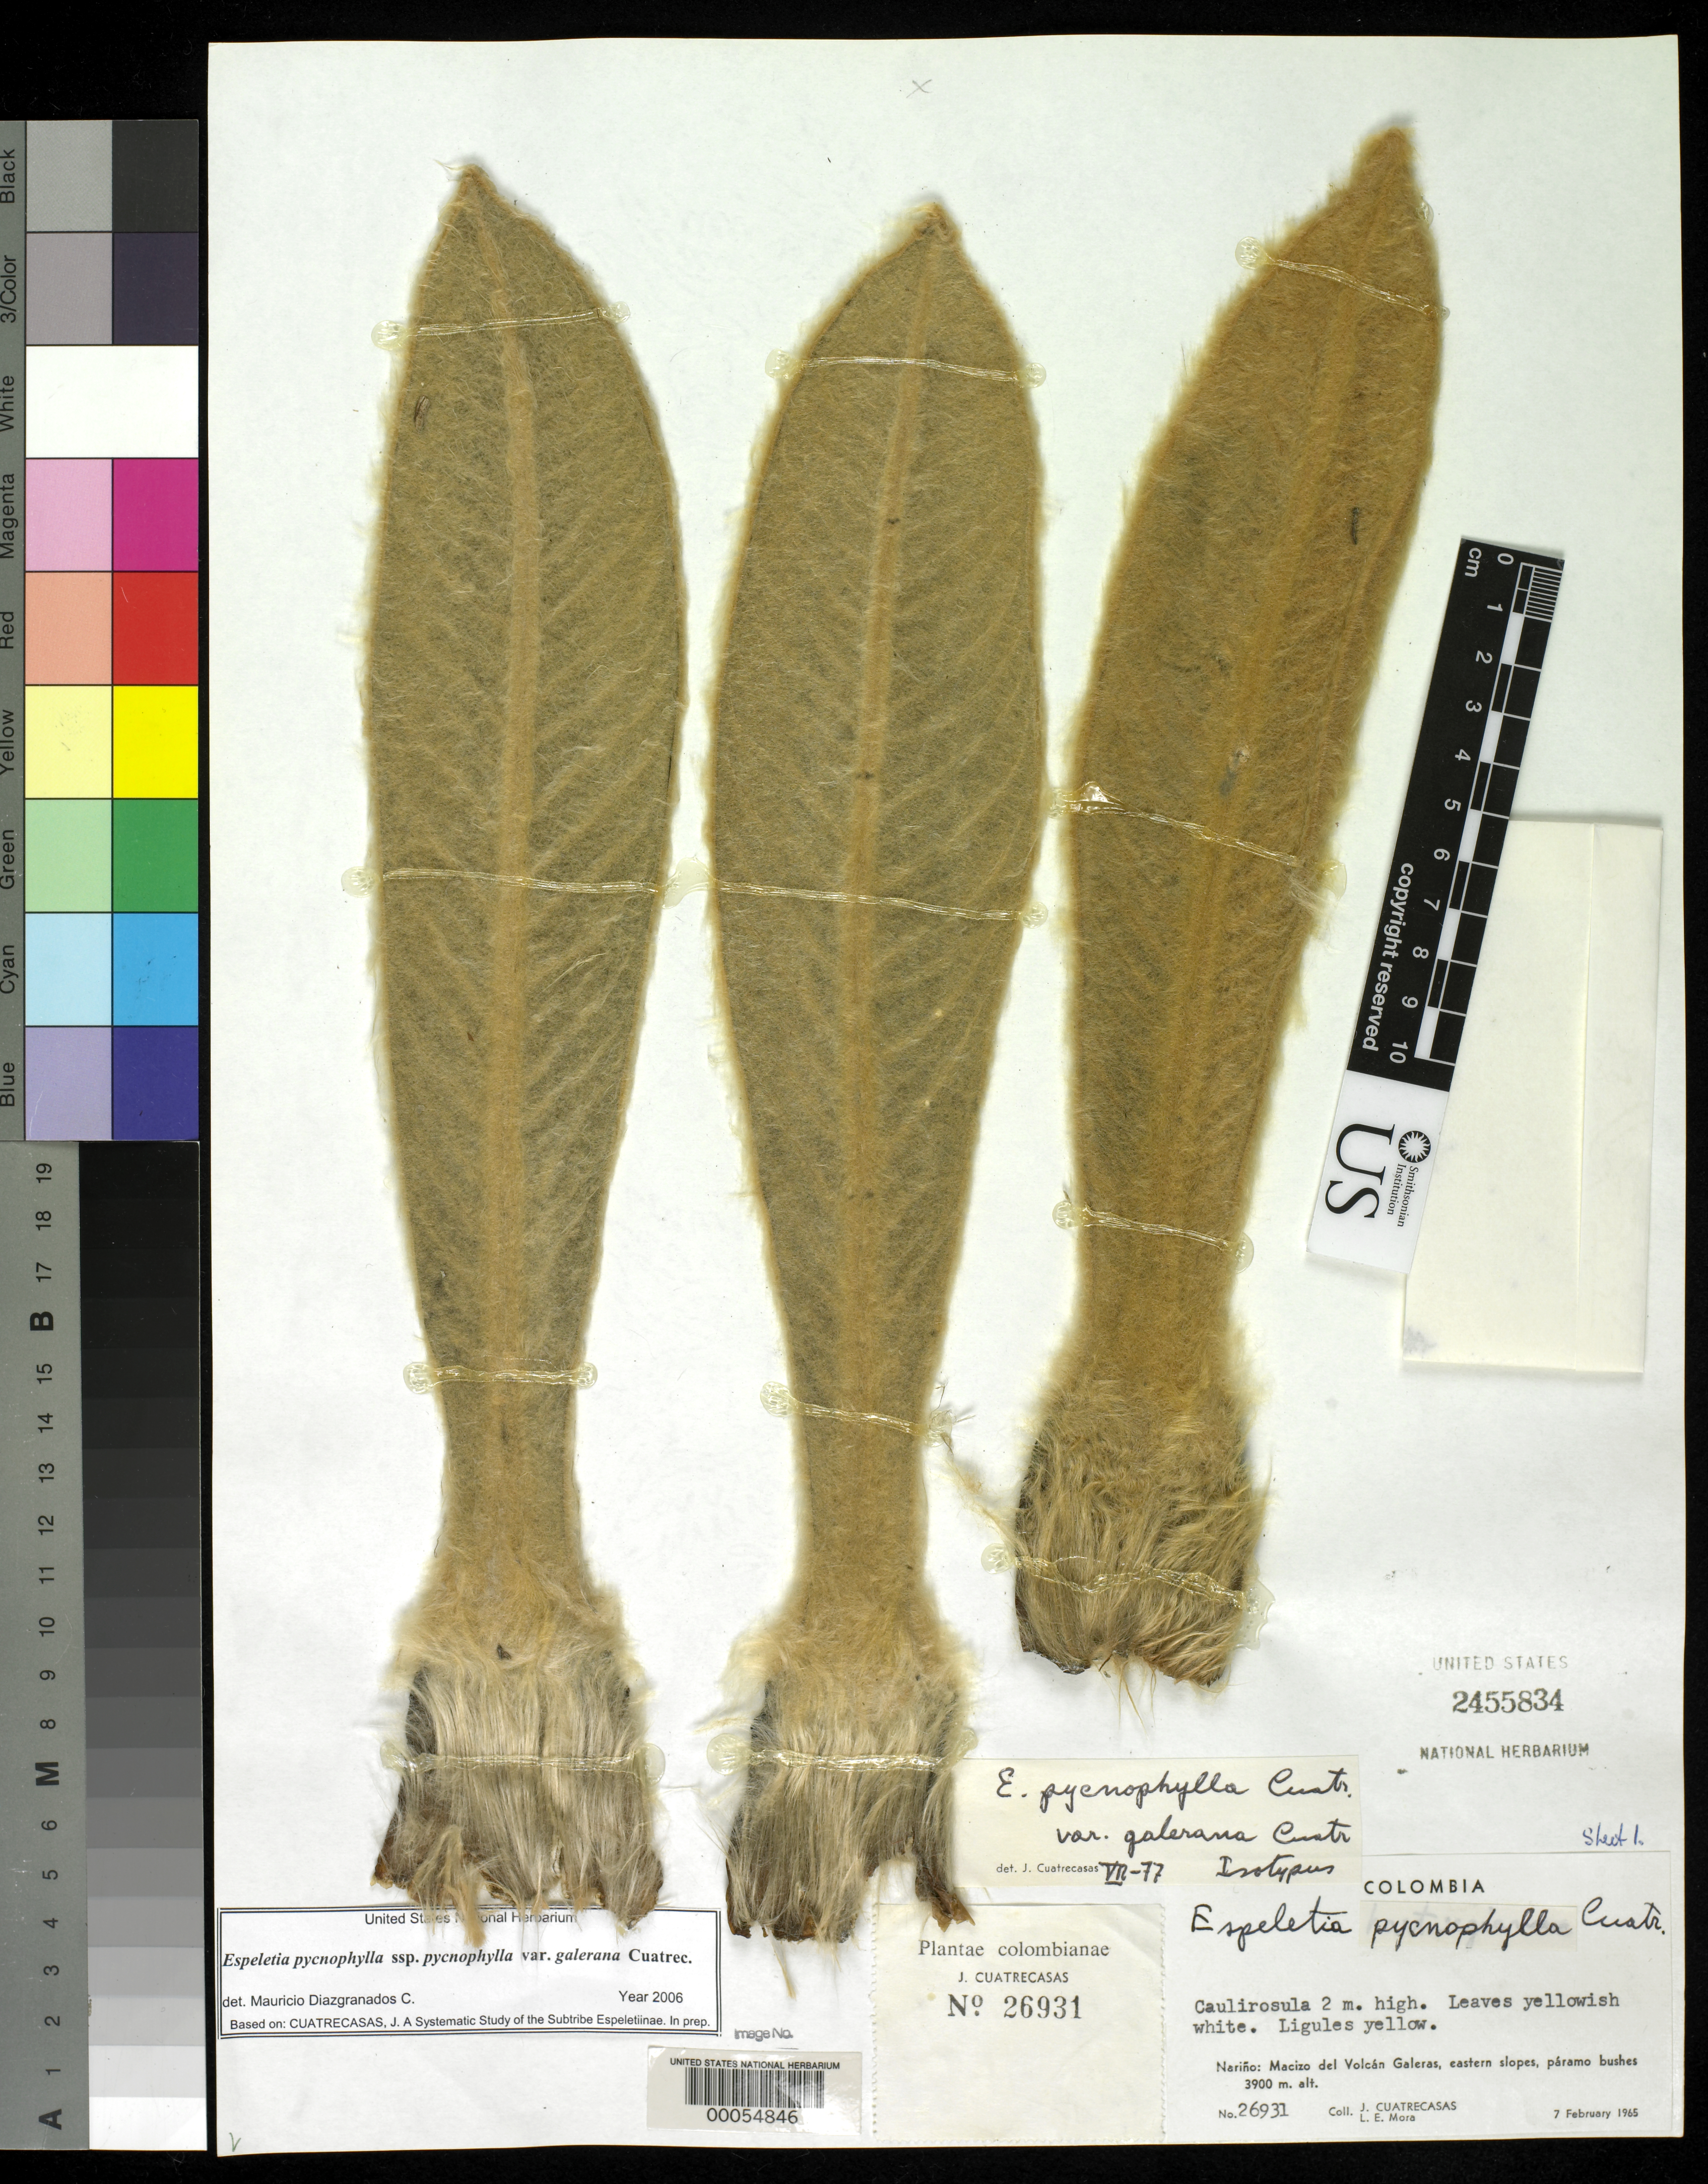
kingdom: Plantae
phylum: Tracheophyta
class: Magnoliopsida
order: Asterales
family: Asteraceae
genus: Espeletia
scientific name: Espeletia pycnophylla var. galerana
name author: Cuatrec.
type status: Isotype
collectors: J. Cuatrecasas & L. E. Mora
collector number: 26931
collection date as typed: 07 Feb 1980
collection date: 1980-02-07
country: Colombia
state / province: Nariño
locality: Macizo de Volcan Galeras, eastern slopes.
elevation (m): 3900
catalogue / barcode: US 2455834